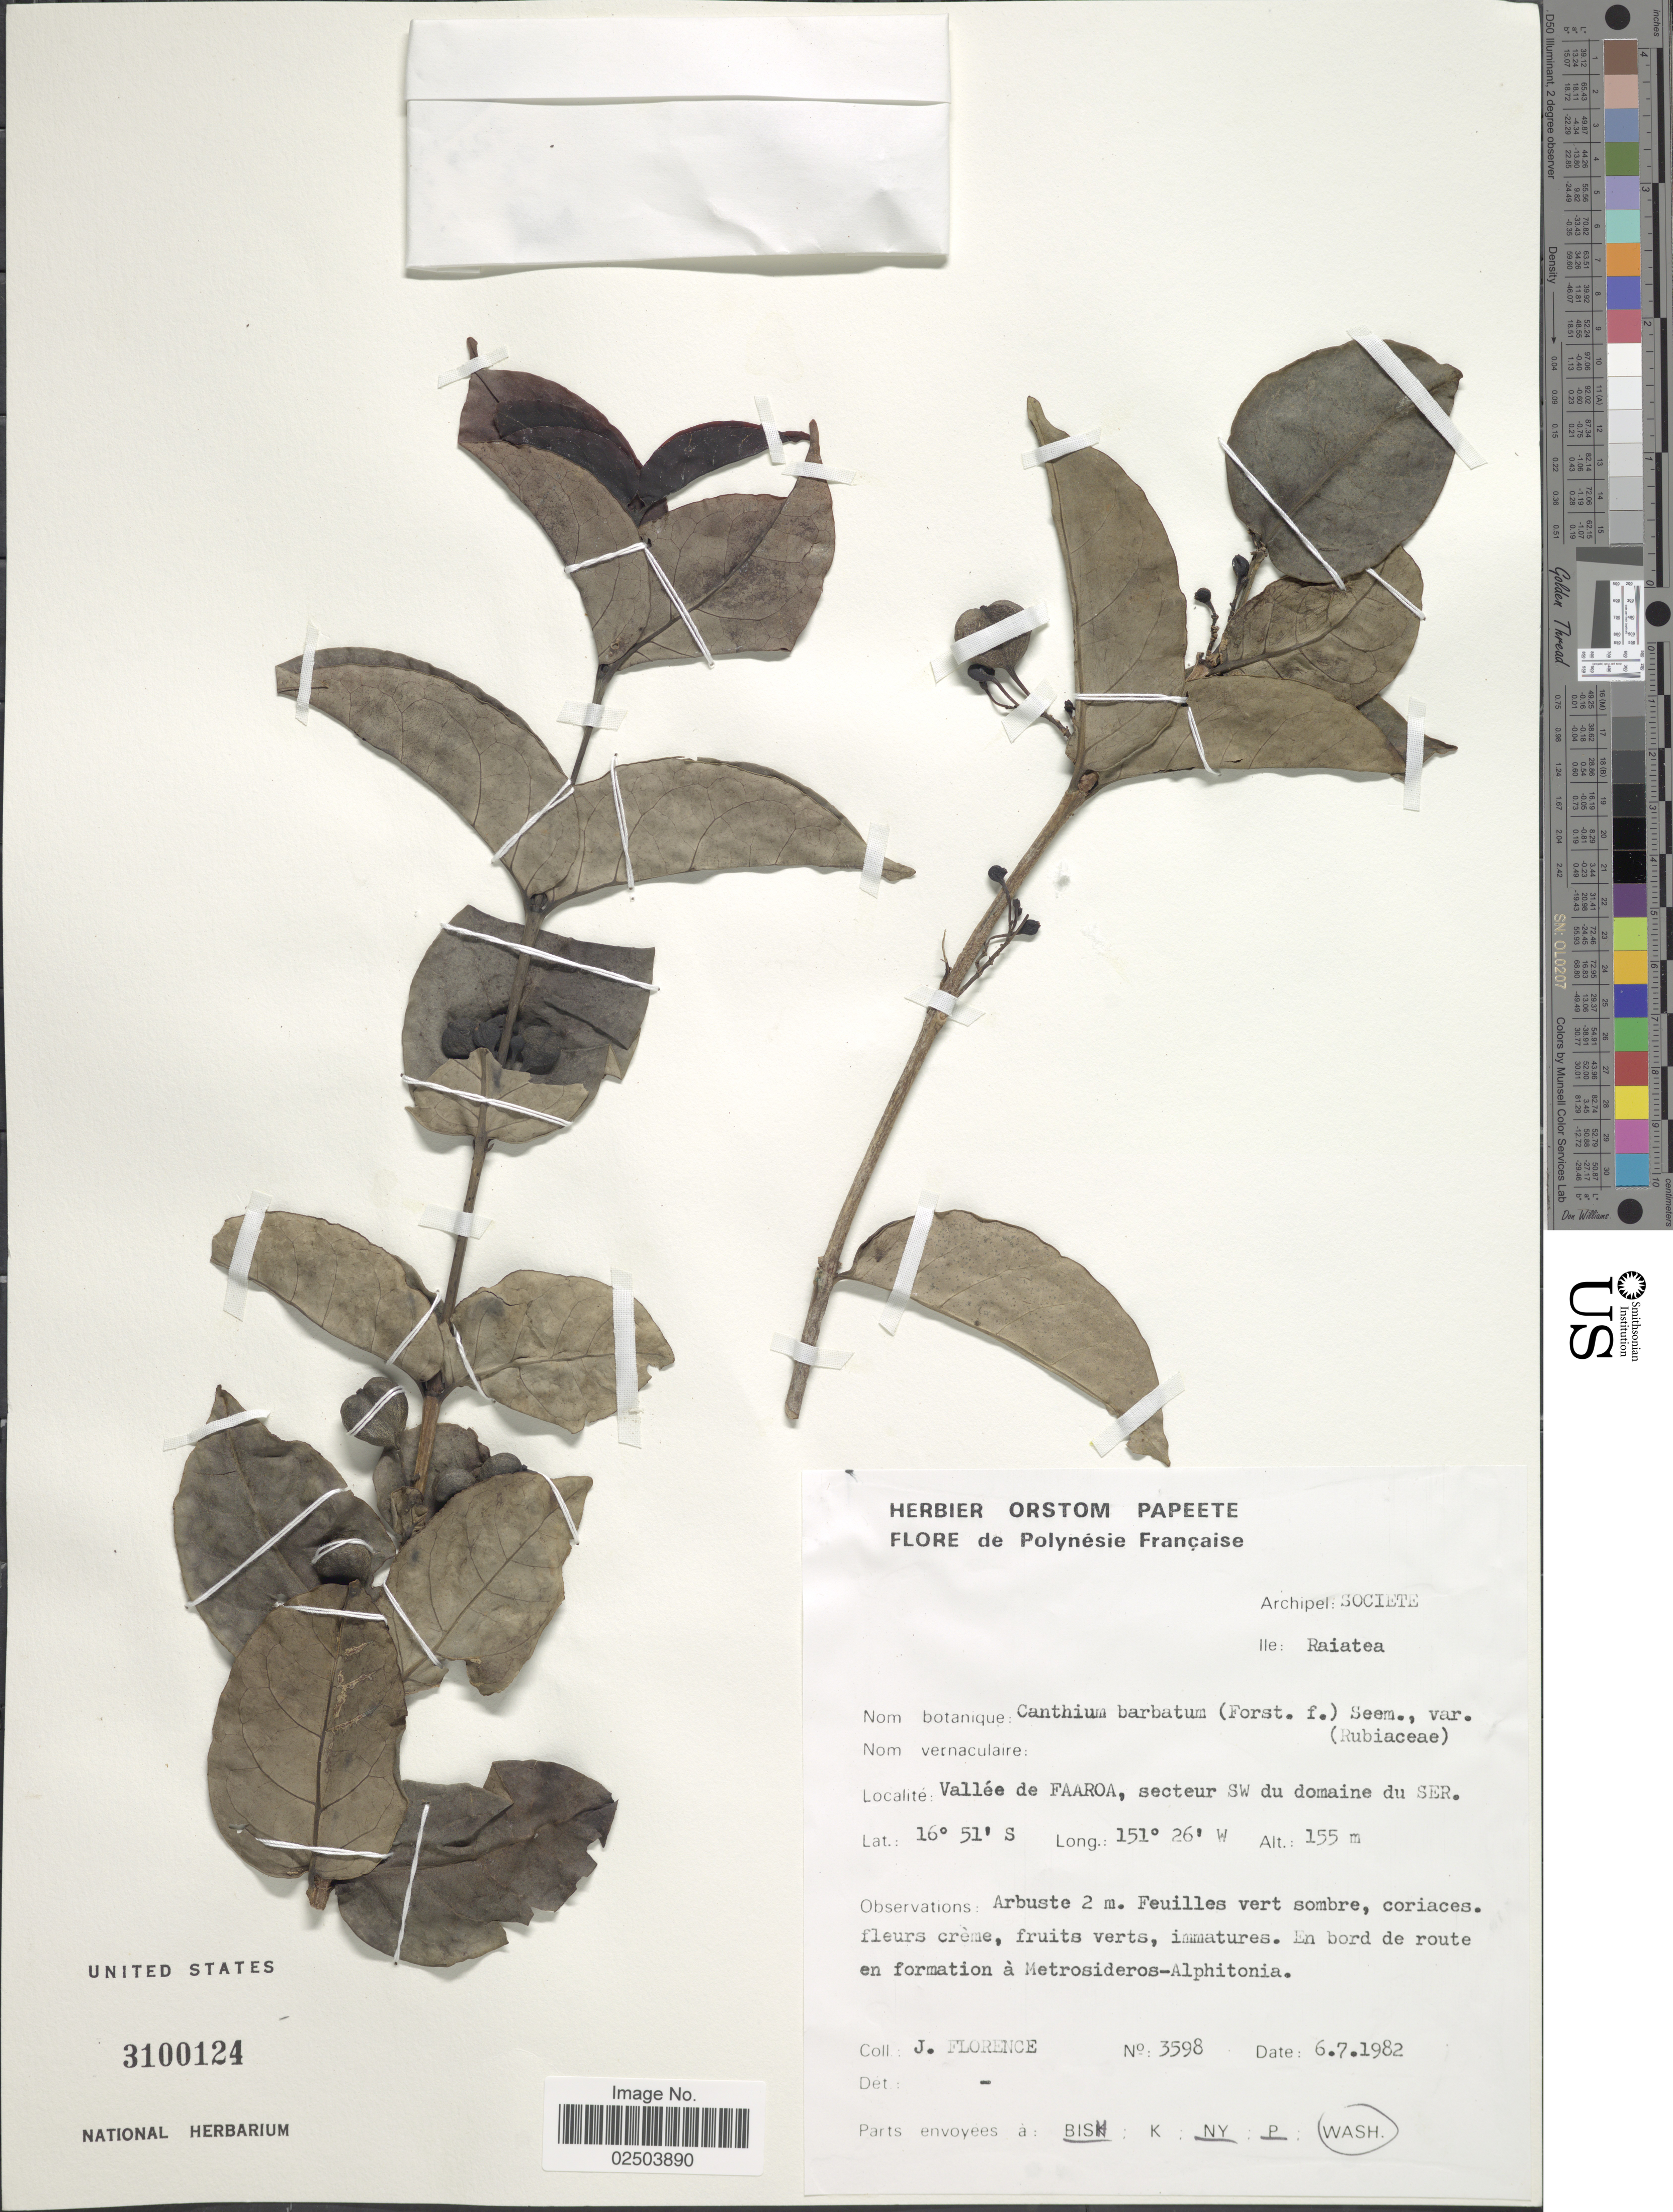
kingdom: Plantae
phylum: Tracheophyta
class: Magnoliopsida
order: Gentianales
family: Rubiaceae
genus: Cyclophyllum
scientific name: Cyclophyllum barbatum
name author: (G. Forst.) N. Hallé & J. Florence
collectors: J. Florence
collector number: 3598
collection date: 1982-07-06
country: French Polynesia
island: Raiatea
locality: Archipel: Societe, Ile: Raiatea. Valle de Faaroa, secteur SW du domaine du SER.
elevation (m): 155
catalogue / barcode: US 3100124